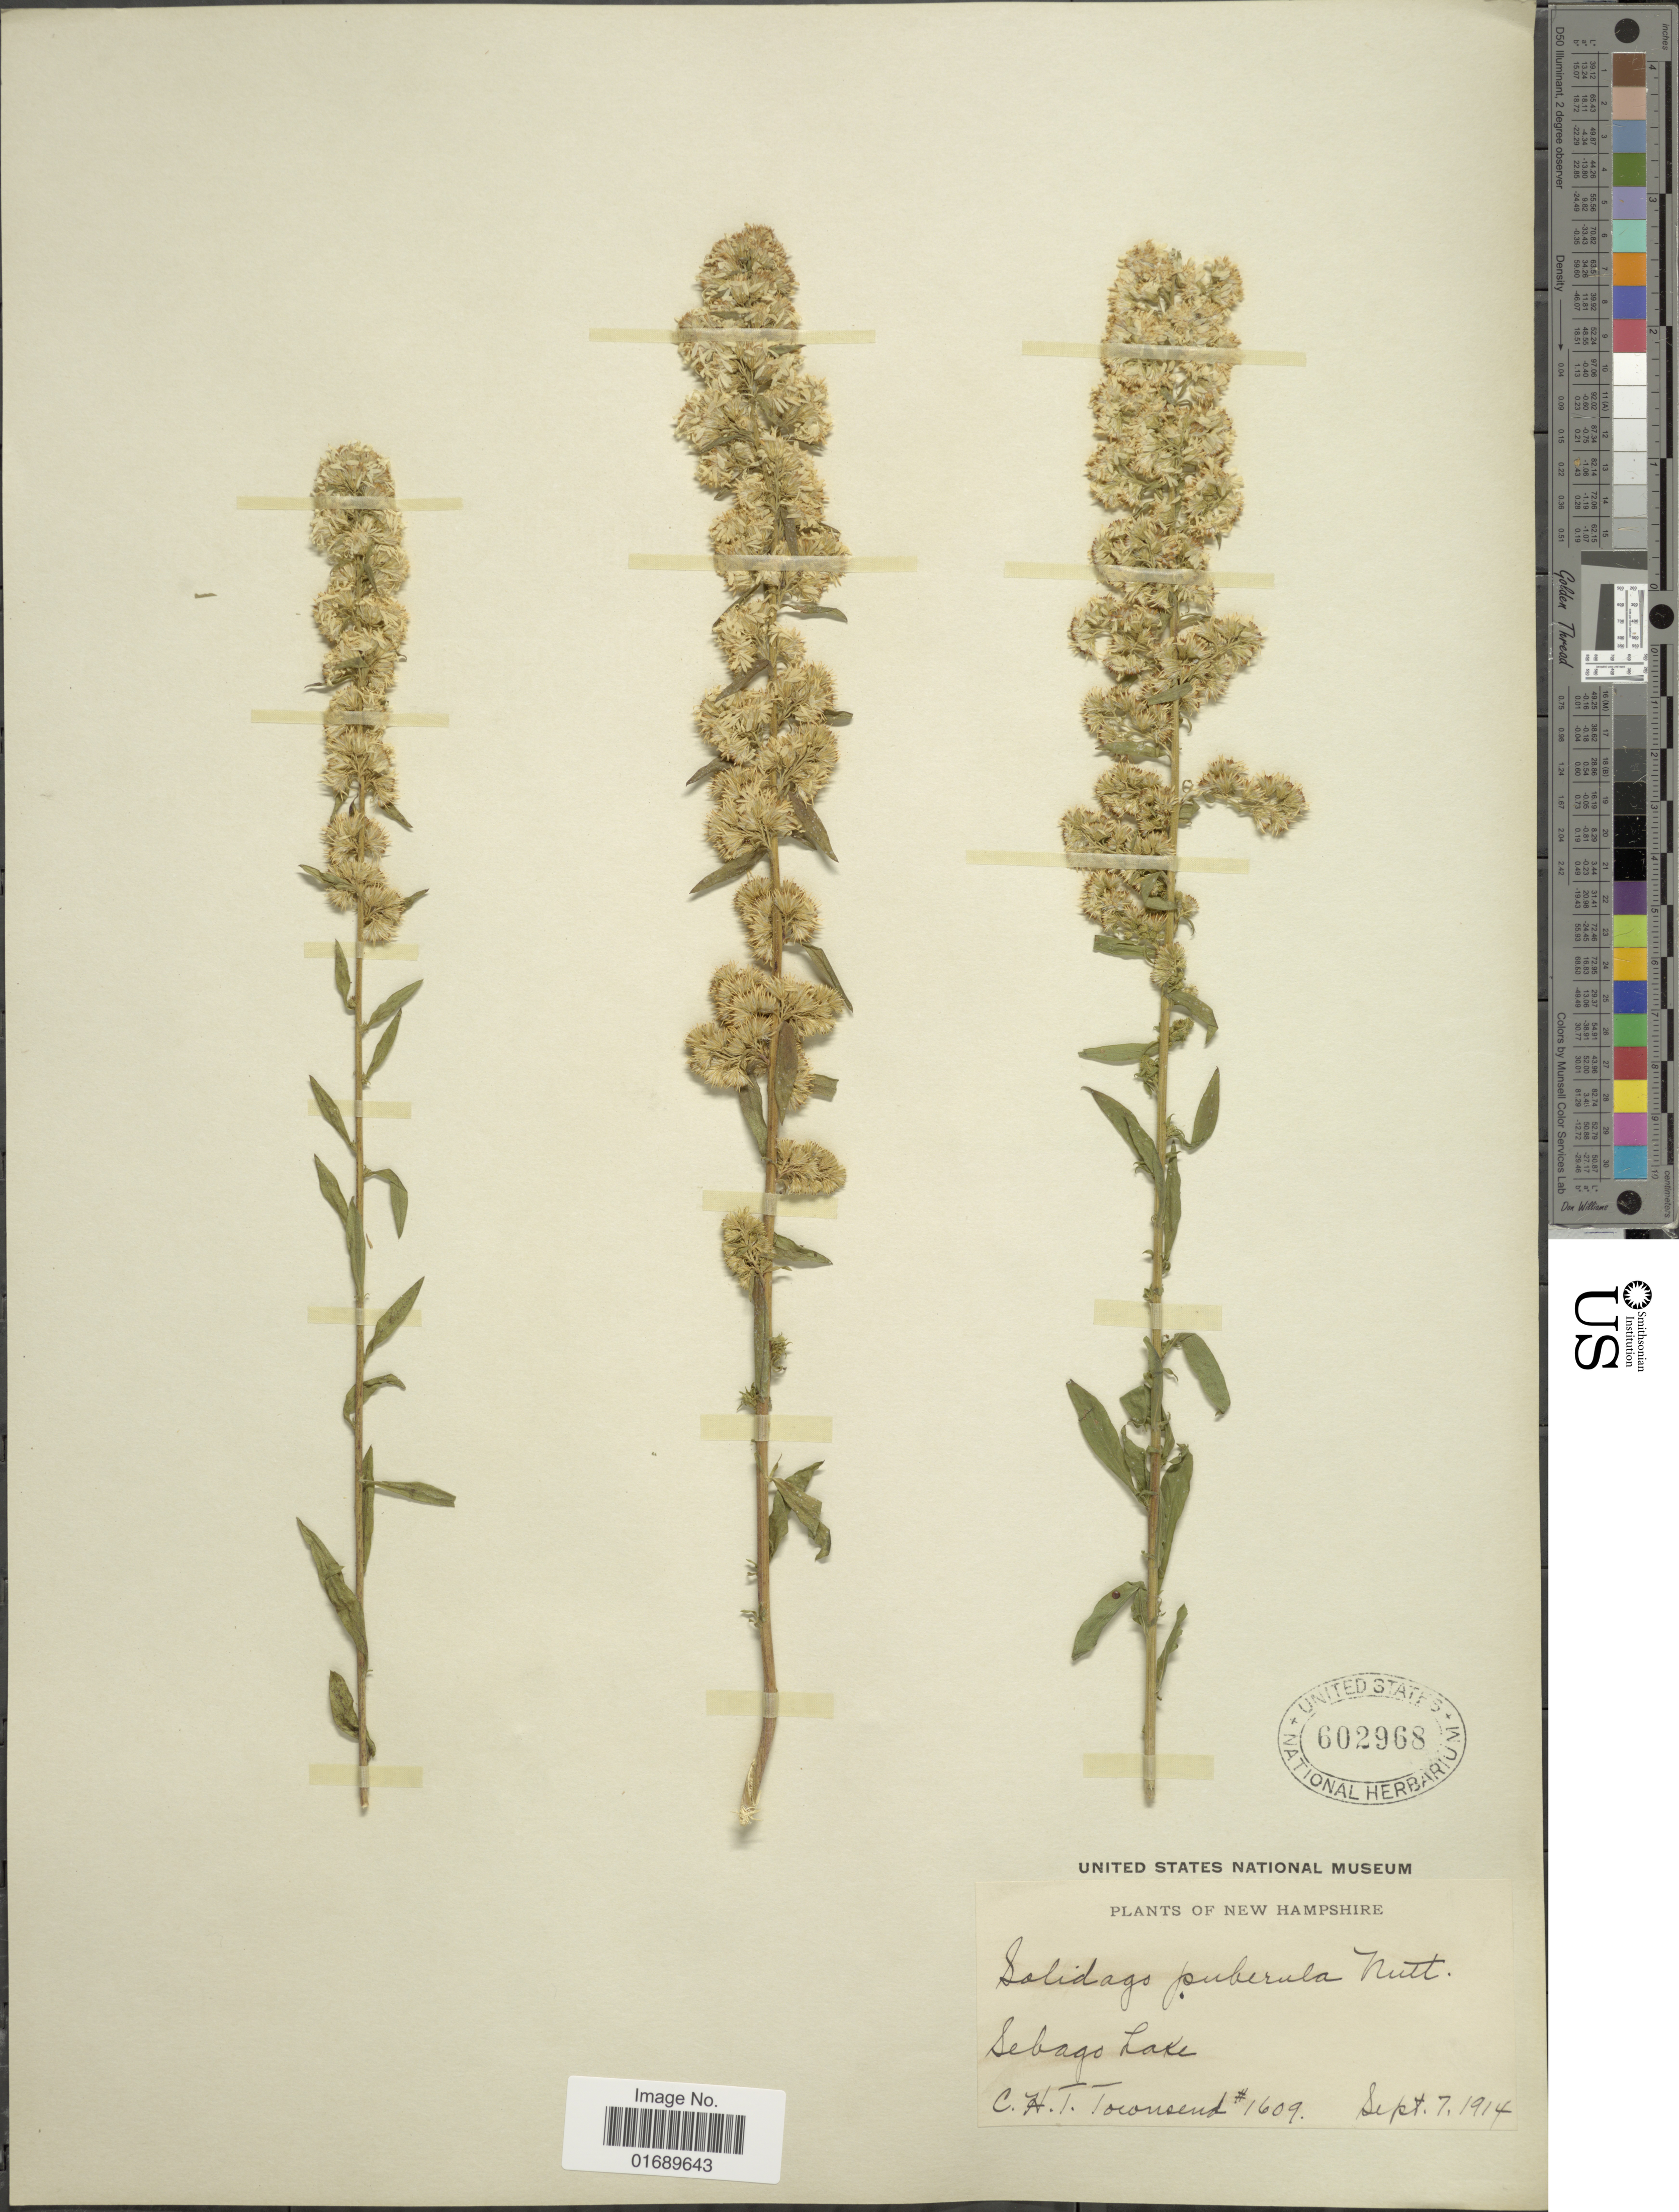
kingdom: Plantae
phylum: Tracheophyta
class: Magnoliopsida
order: Asterales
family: Asteraceae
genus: Solidago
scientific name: Solidago puberula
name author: Nutt.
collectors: C. H. T. Townsend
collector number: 1609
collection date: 1914-09-07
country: United States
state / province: New Hampshire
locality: Sebago Lake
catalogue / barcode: US 602968